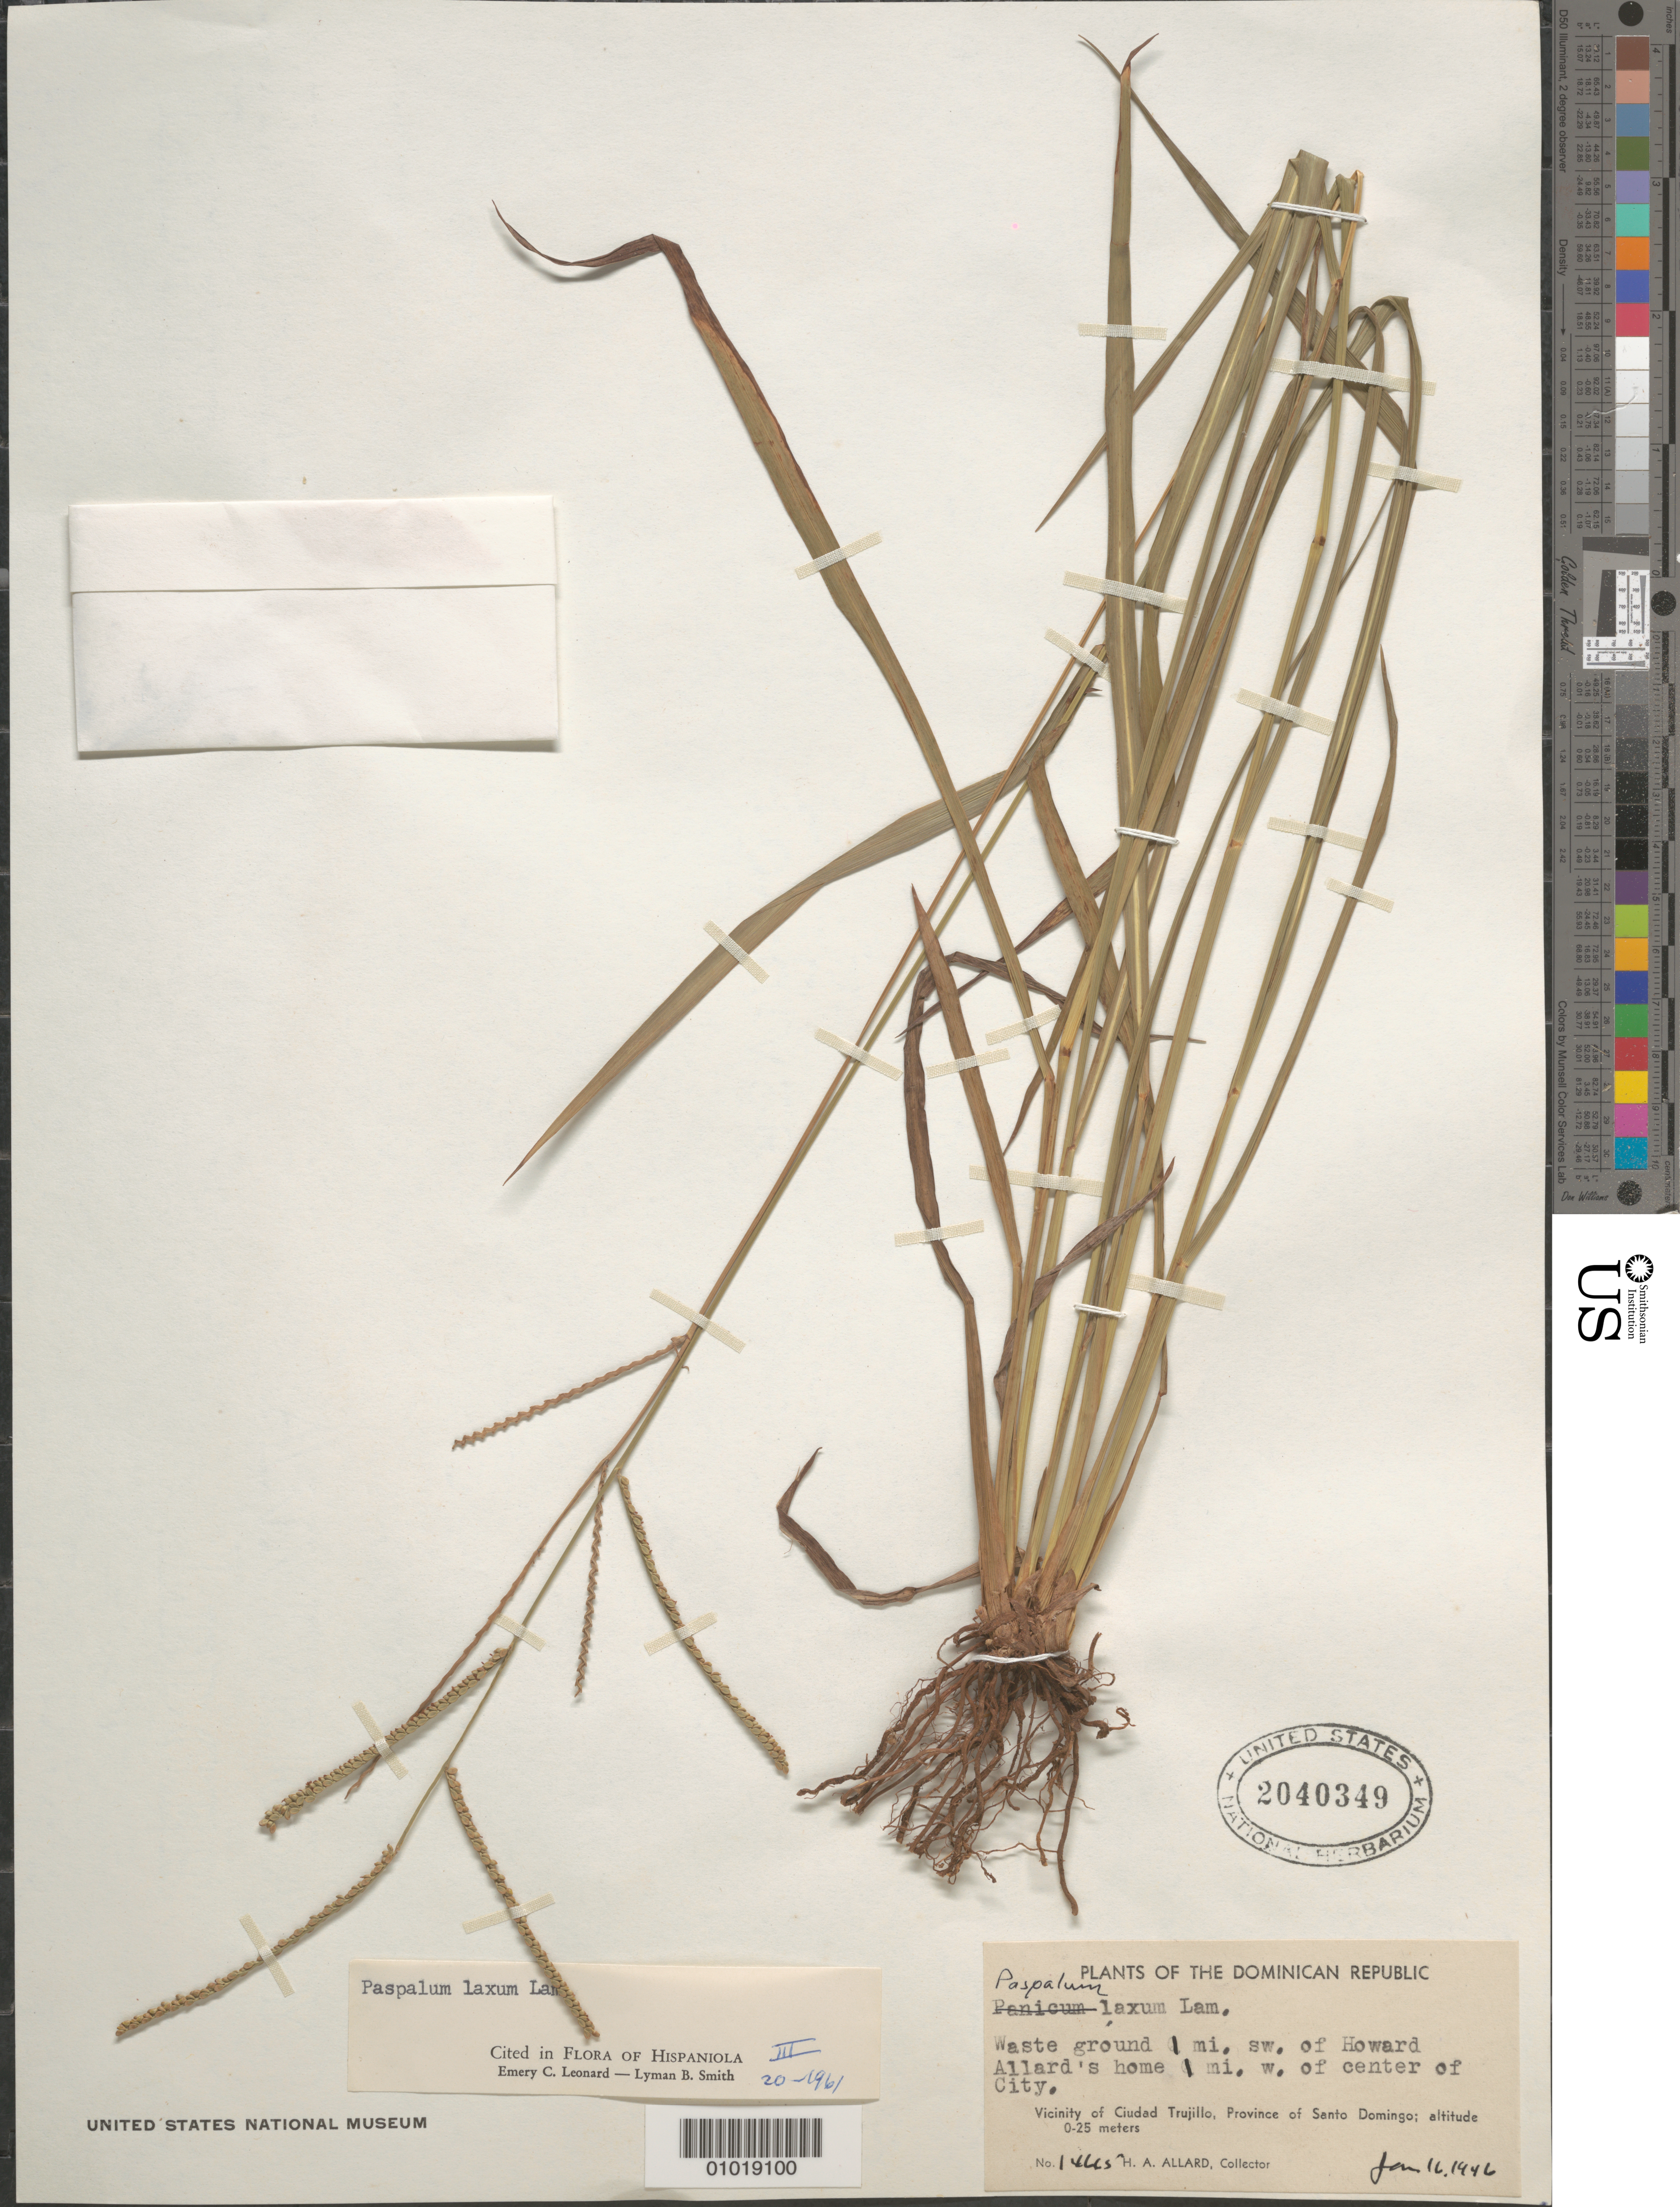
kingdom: Plantae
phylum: Tracheophyta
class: Liliopsida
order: Poales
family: Poaceae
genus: Paspalum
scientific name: Paspalum laxum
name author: Lam.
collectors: H. A. Allard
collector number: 14665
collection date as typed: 16 Jan 1946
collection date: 1946-01-16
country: Dominican Republic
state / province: Distrito Nacional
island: Hispaniola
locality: Vicinity of Ciudad Trujillo, 1 mile SW of Howard Allard's home, 1 mile W of center of city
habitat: waste ground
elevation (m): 0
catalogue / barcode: US 2040349